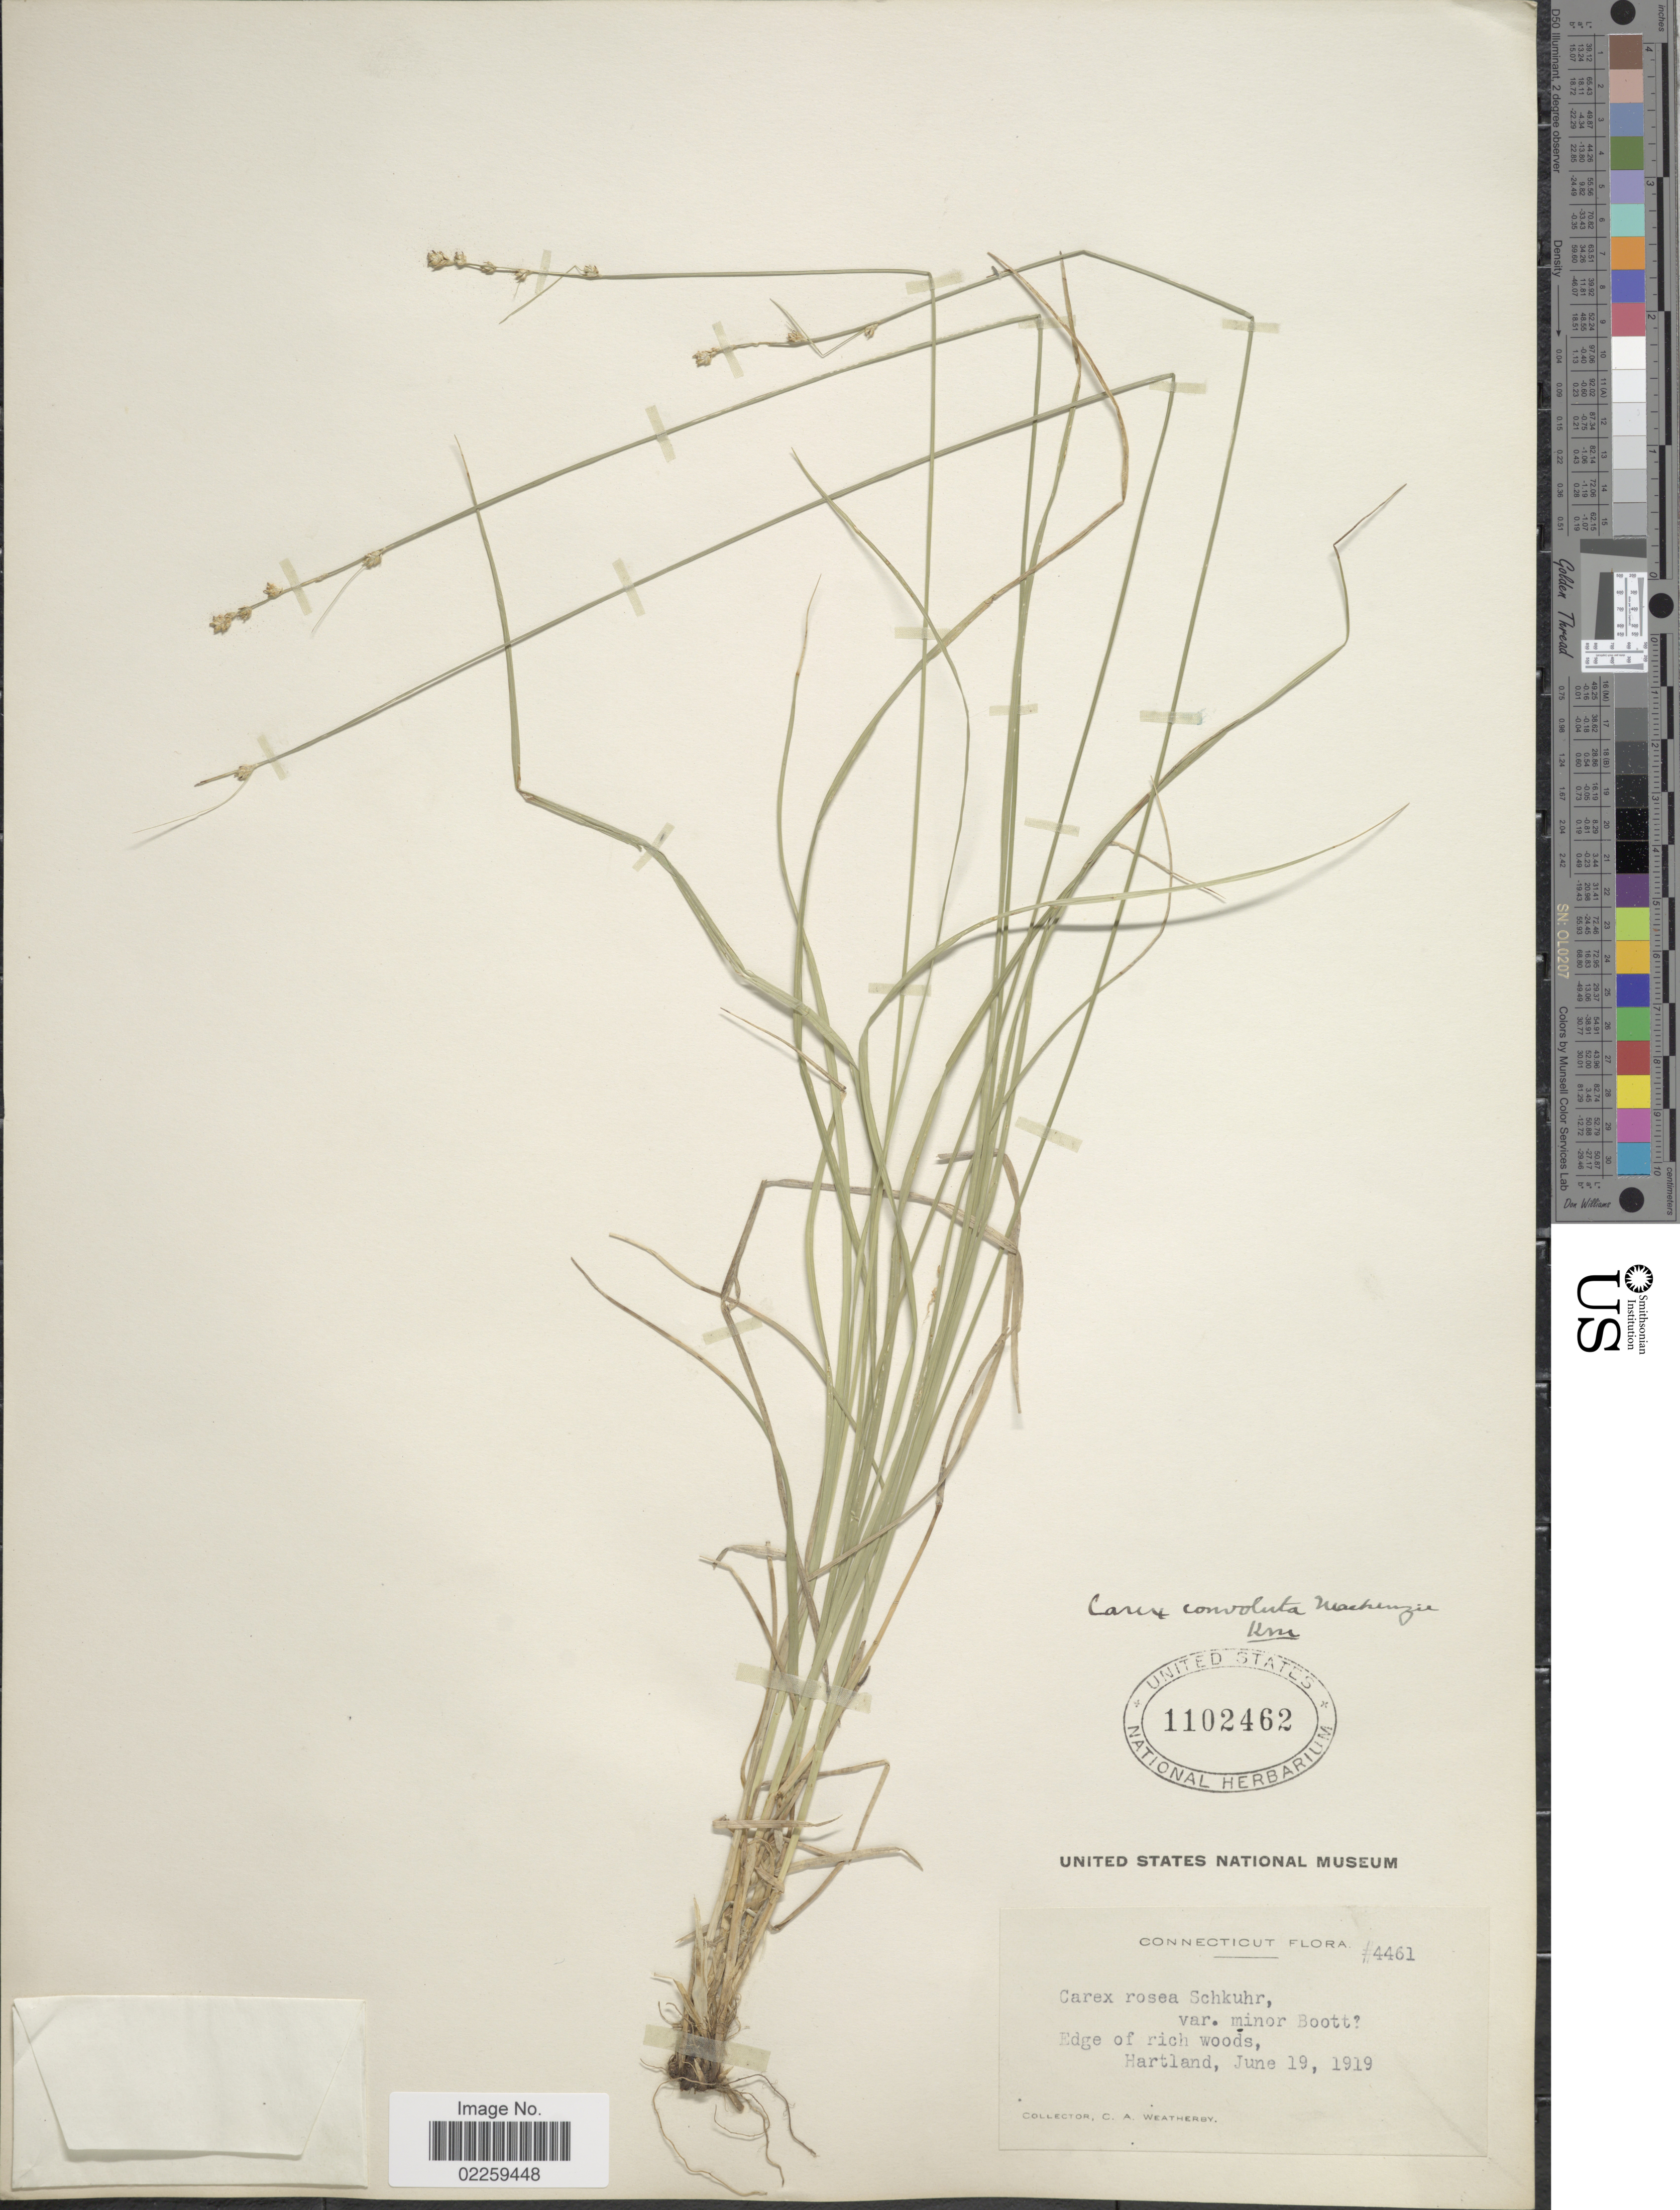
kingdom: Plantae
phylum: Tracheophyta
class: Liliopsida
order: Poales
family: Cyperaceae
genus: Carex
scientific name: Carex rosea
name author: Willd.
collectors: C. A. Weatherby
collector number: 4461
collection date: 1919-06-19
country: United States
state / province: Connecticut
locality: Edge of rich woods, Hartland.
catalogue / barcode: US 1102462